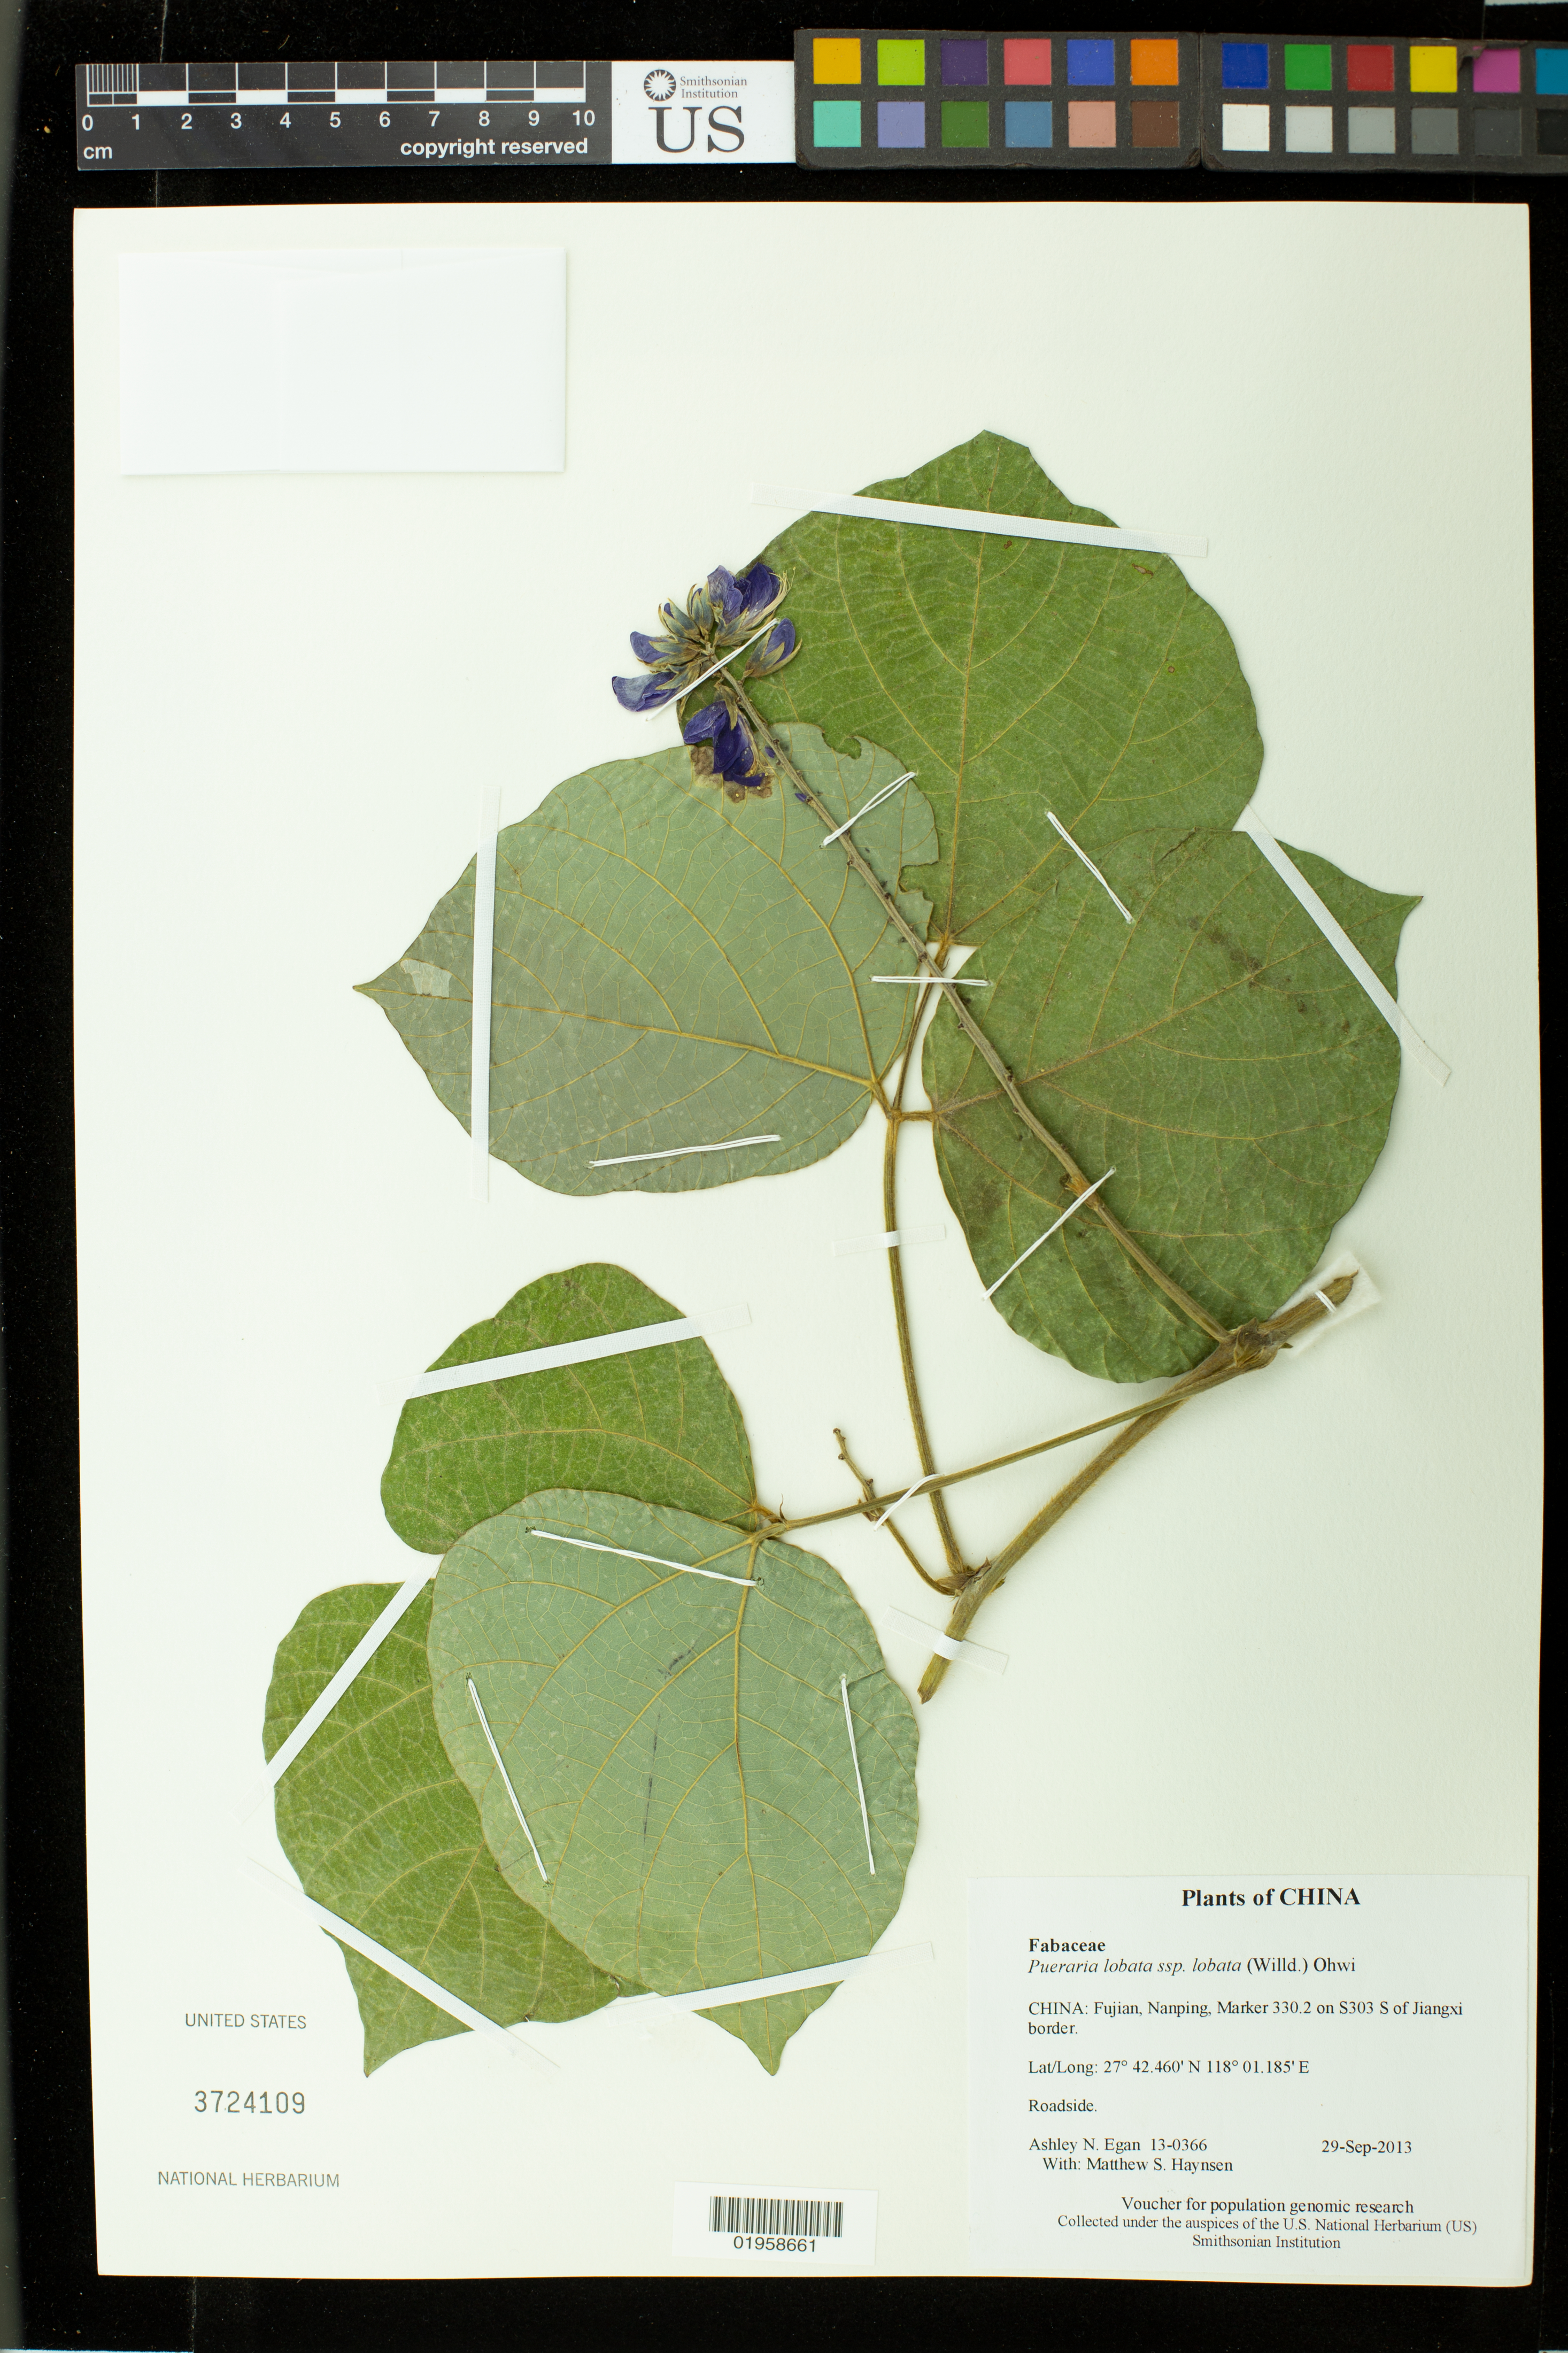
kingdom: Plantae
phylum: Tracheophyta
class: Magnoliopsida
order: Fabales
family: Fabaceae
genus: Pueraria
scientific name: Pueraria lobata subsp. lobata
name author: (Willd.) Ohwi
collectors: A. N. Egan & M. Hansen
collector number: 13-0366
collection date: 2013-09-29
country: China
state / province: Fujian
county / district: Nanping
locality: Marker 330.2 on S303 S of Jiangx border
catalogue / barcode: US 3724109